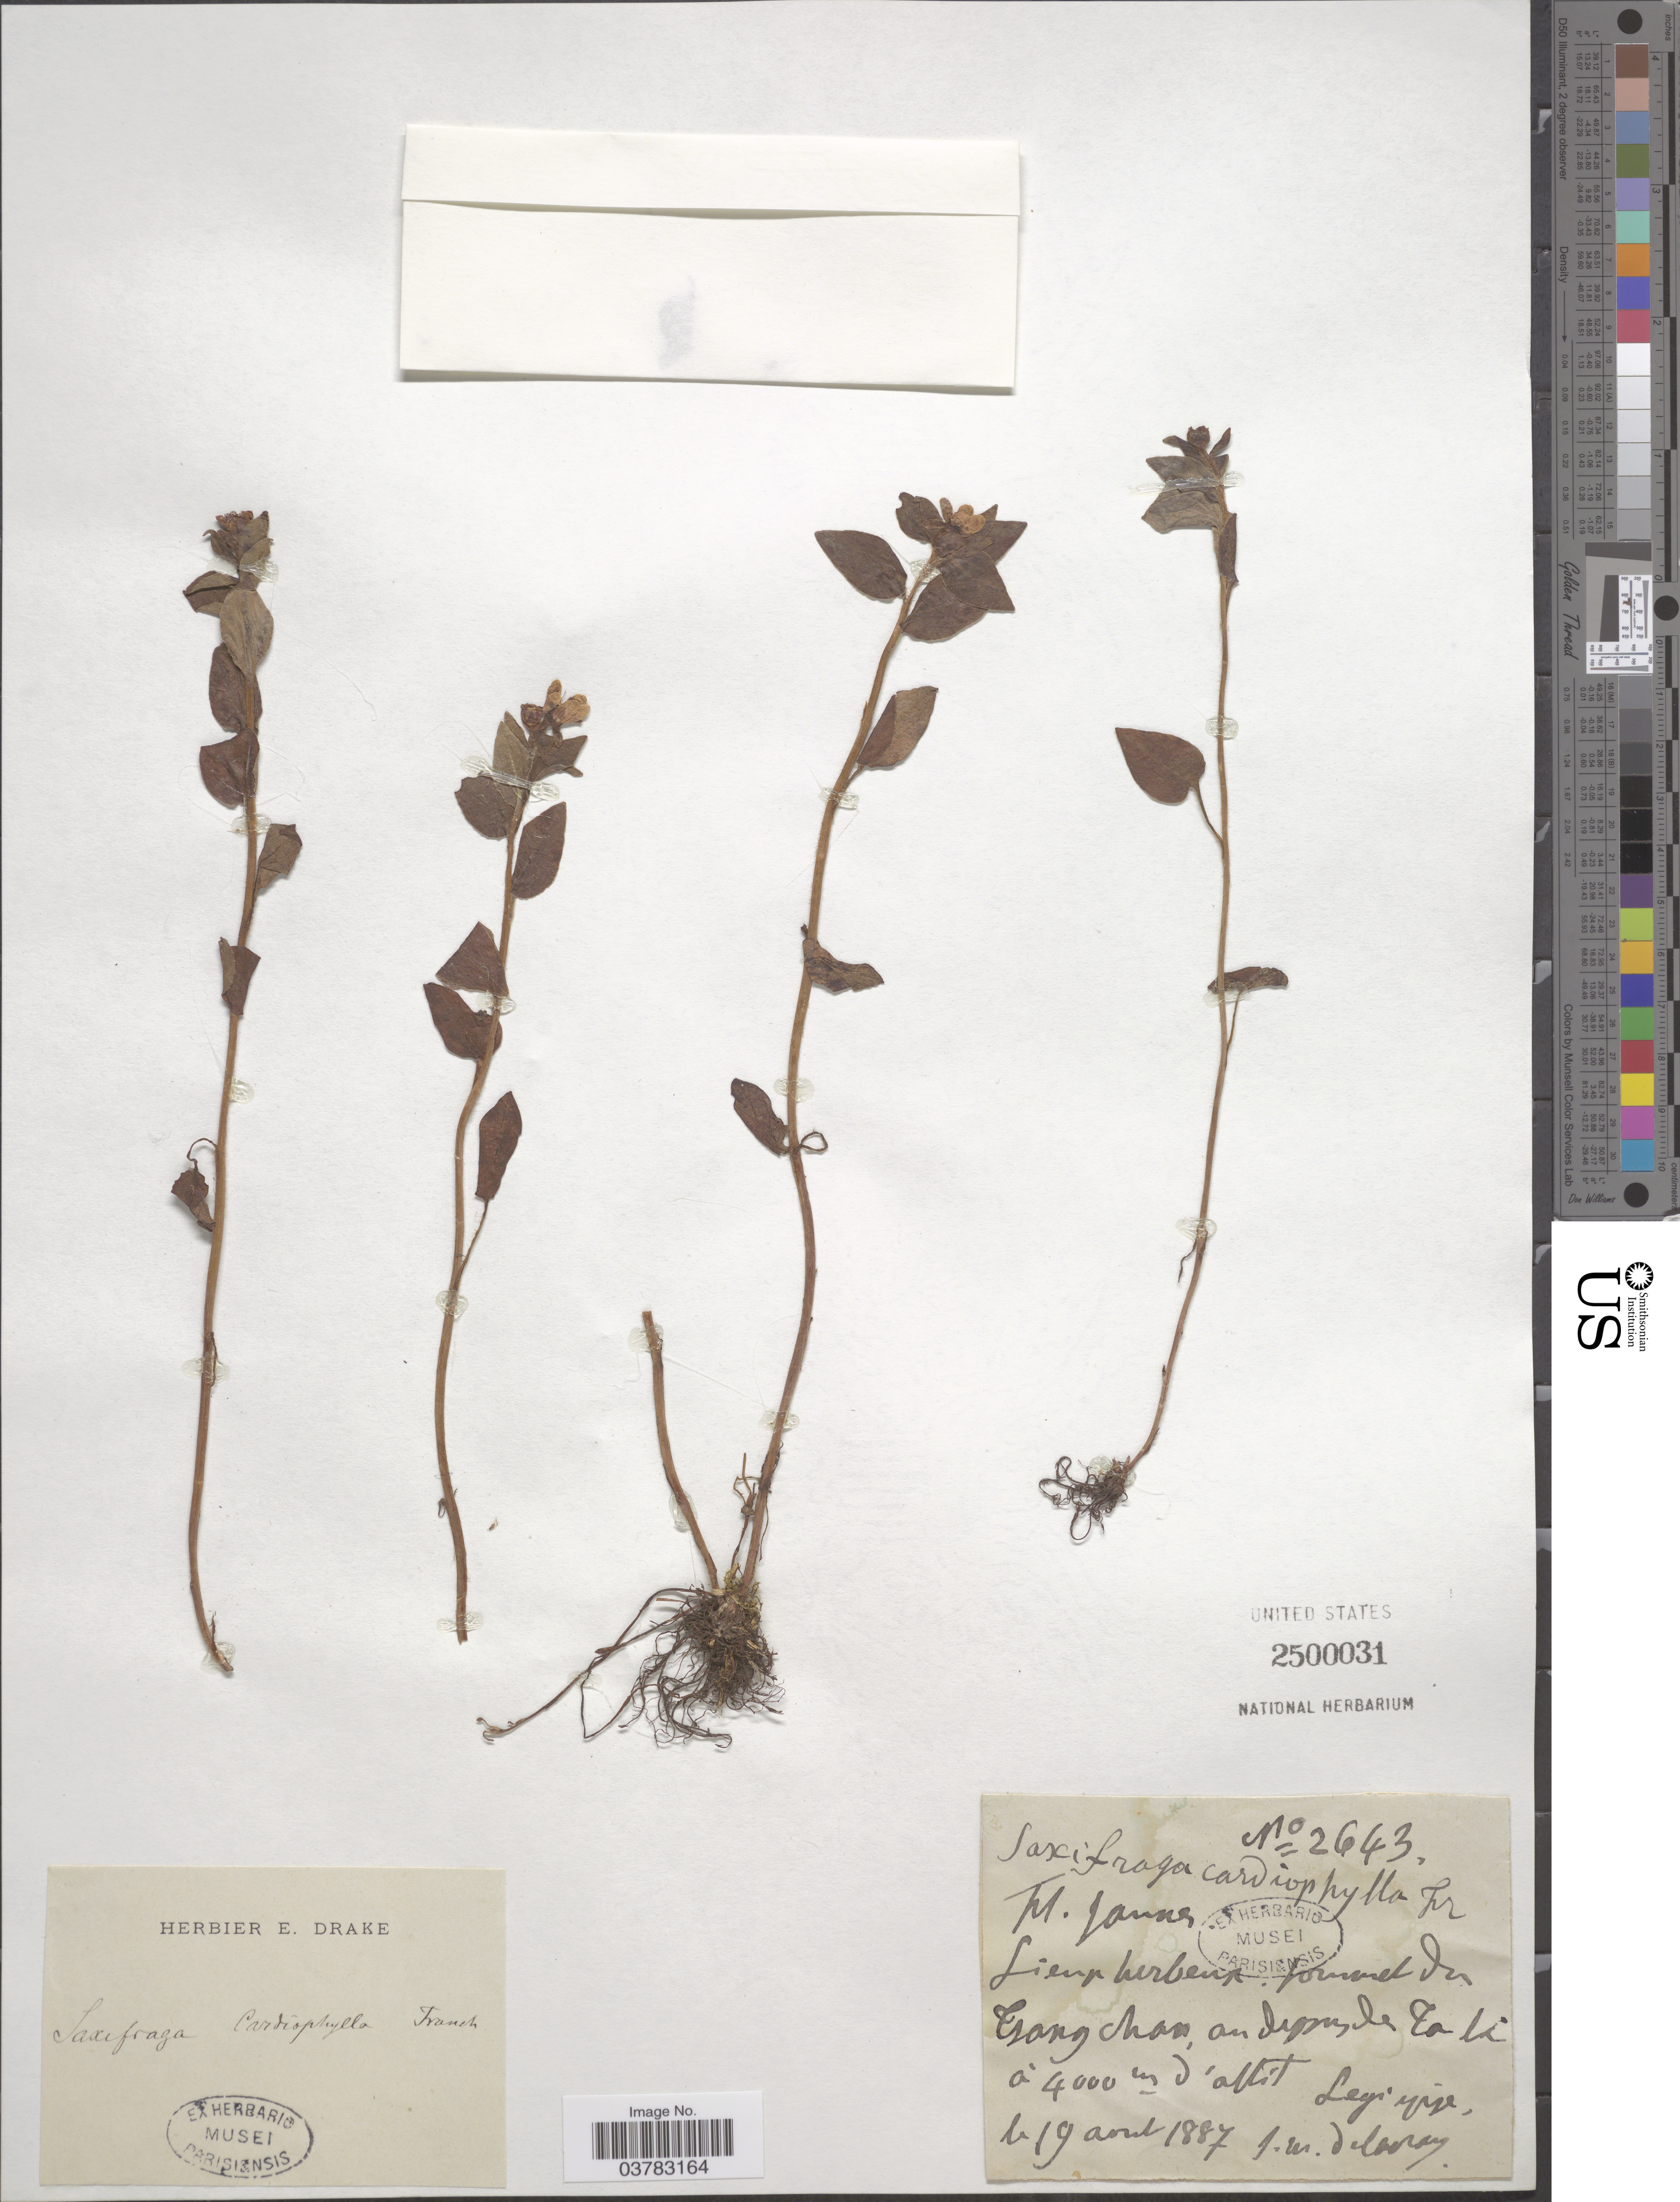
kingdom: Plantae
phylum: Tracheophyta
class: Magnoliopsida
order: Saxifragales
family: Saxifragaceae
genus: Saxifraga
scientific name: Saxifraga cardiophylla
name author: Franch.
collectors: J. Delavay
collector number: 2643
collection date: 1887-08-19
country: China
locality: Lieux herbeux formet du Tsang chan, au dessus de Ta Li.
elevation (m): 4000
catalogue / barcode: US 2500031